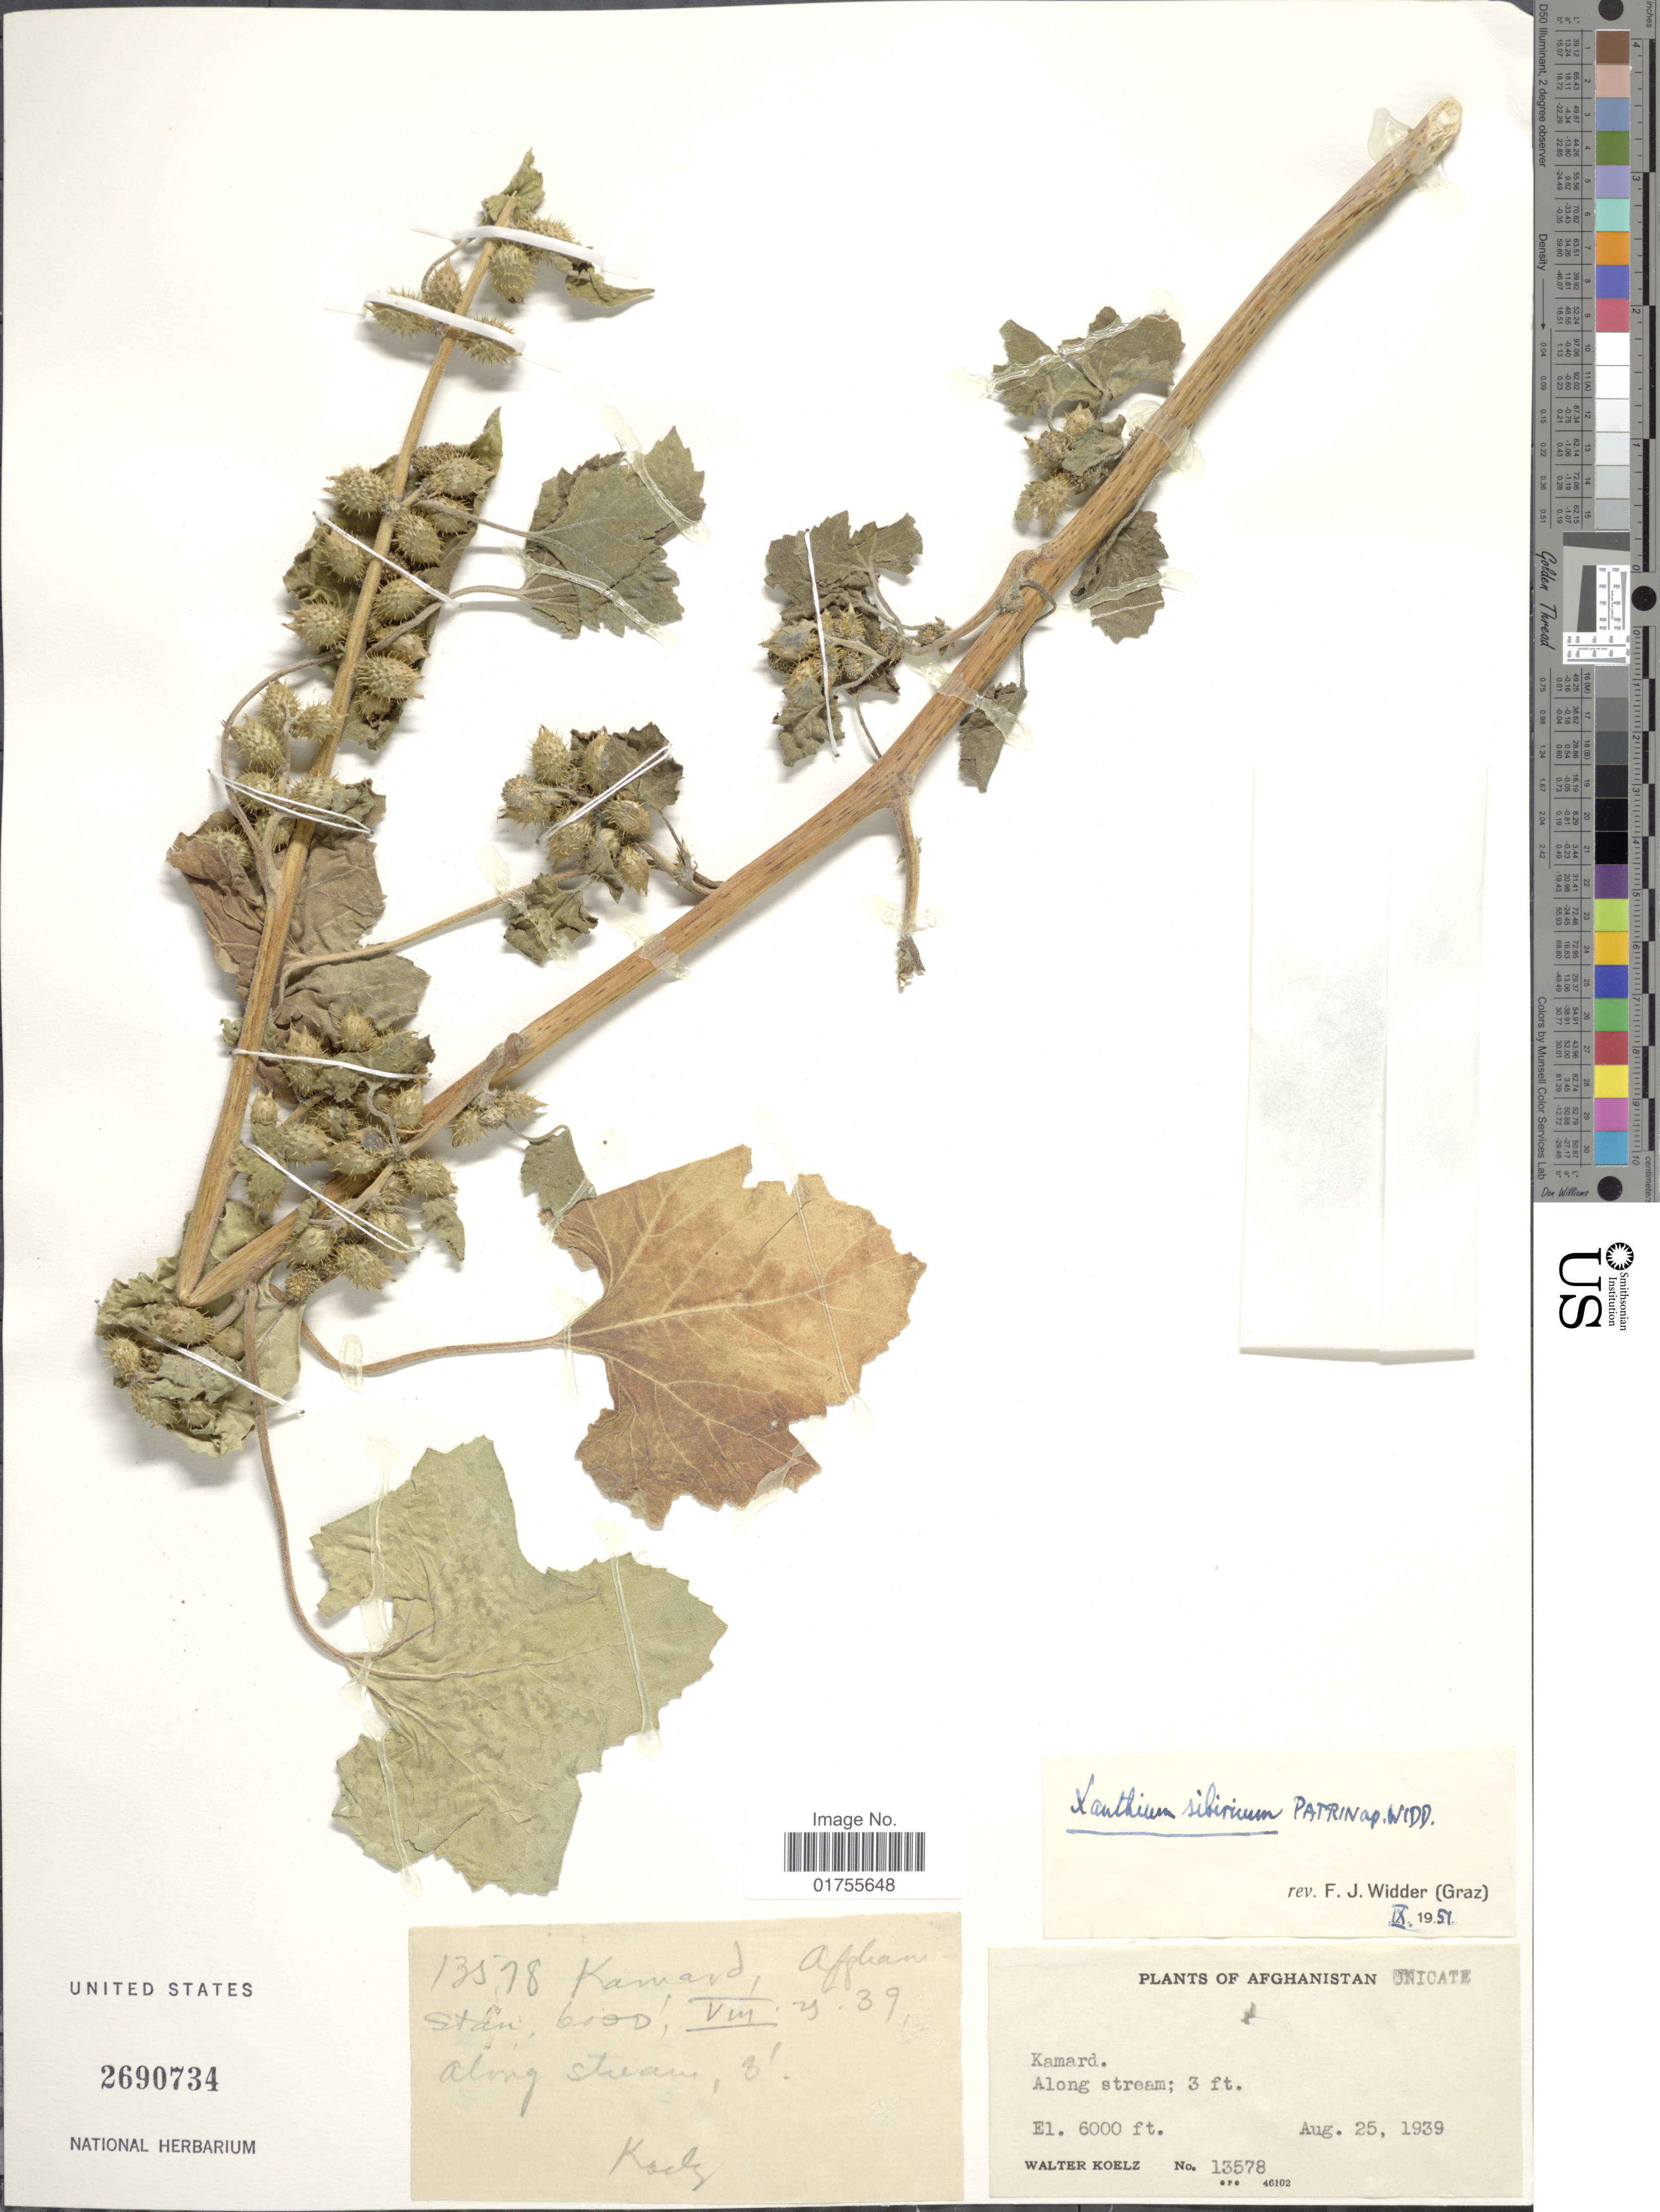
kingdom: Plantae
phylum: Tracheophyta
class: Magnoliopsida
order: Asterales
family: Asteraceae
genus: Xanthium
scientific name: Xanthium sibiricum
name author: L.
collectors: W. N. Koelz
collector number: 13578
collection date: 1939-08-25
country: Afghanistan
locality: Kamard, Along stream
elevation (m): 1829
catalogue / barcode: US 2690734